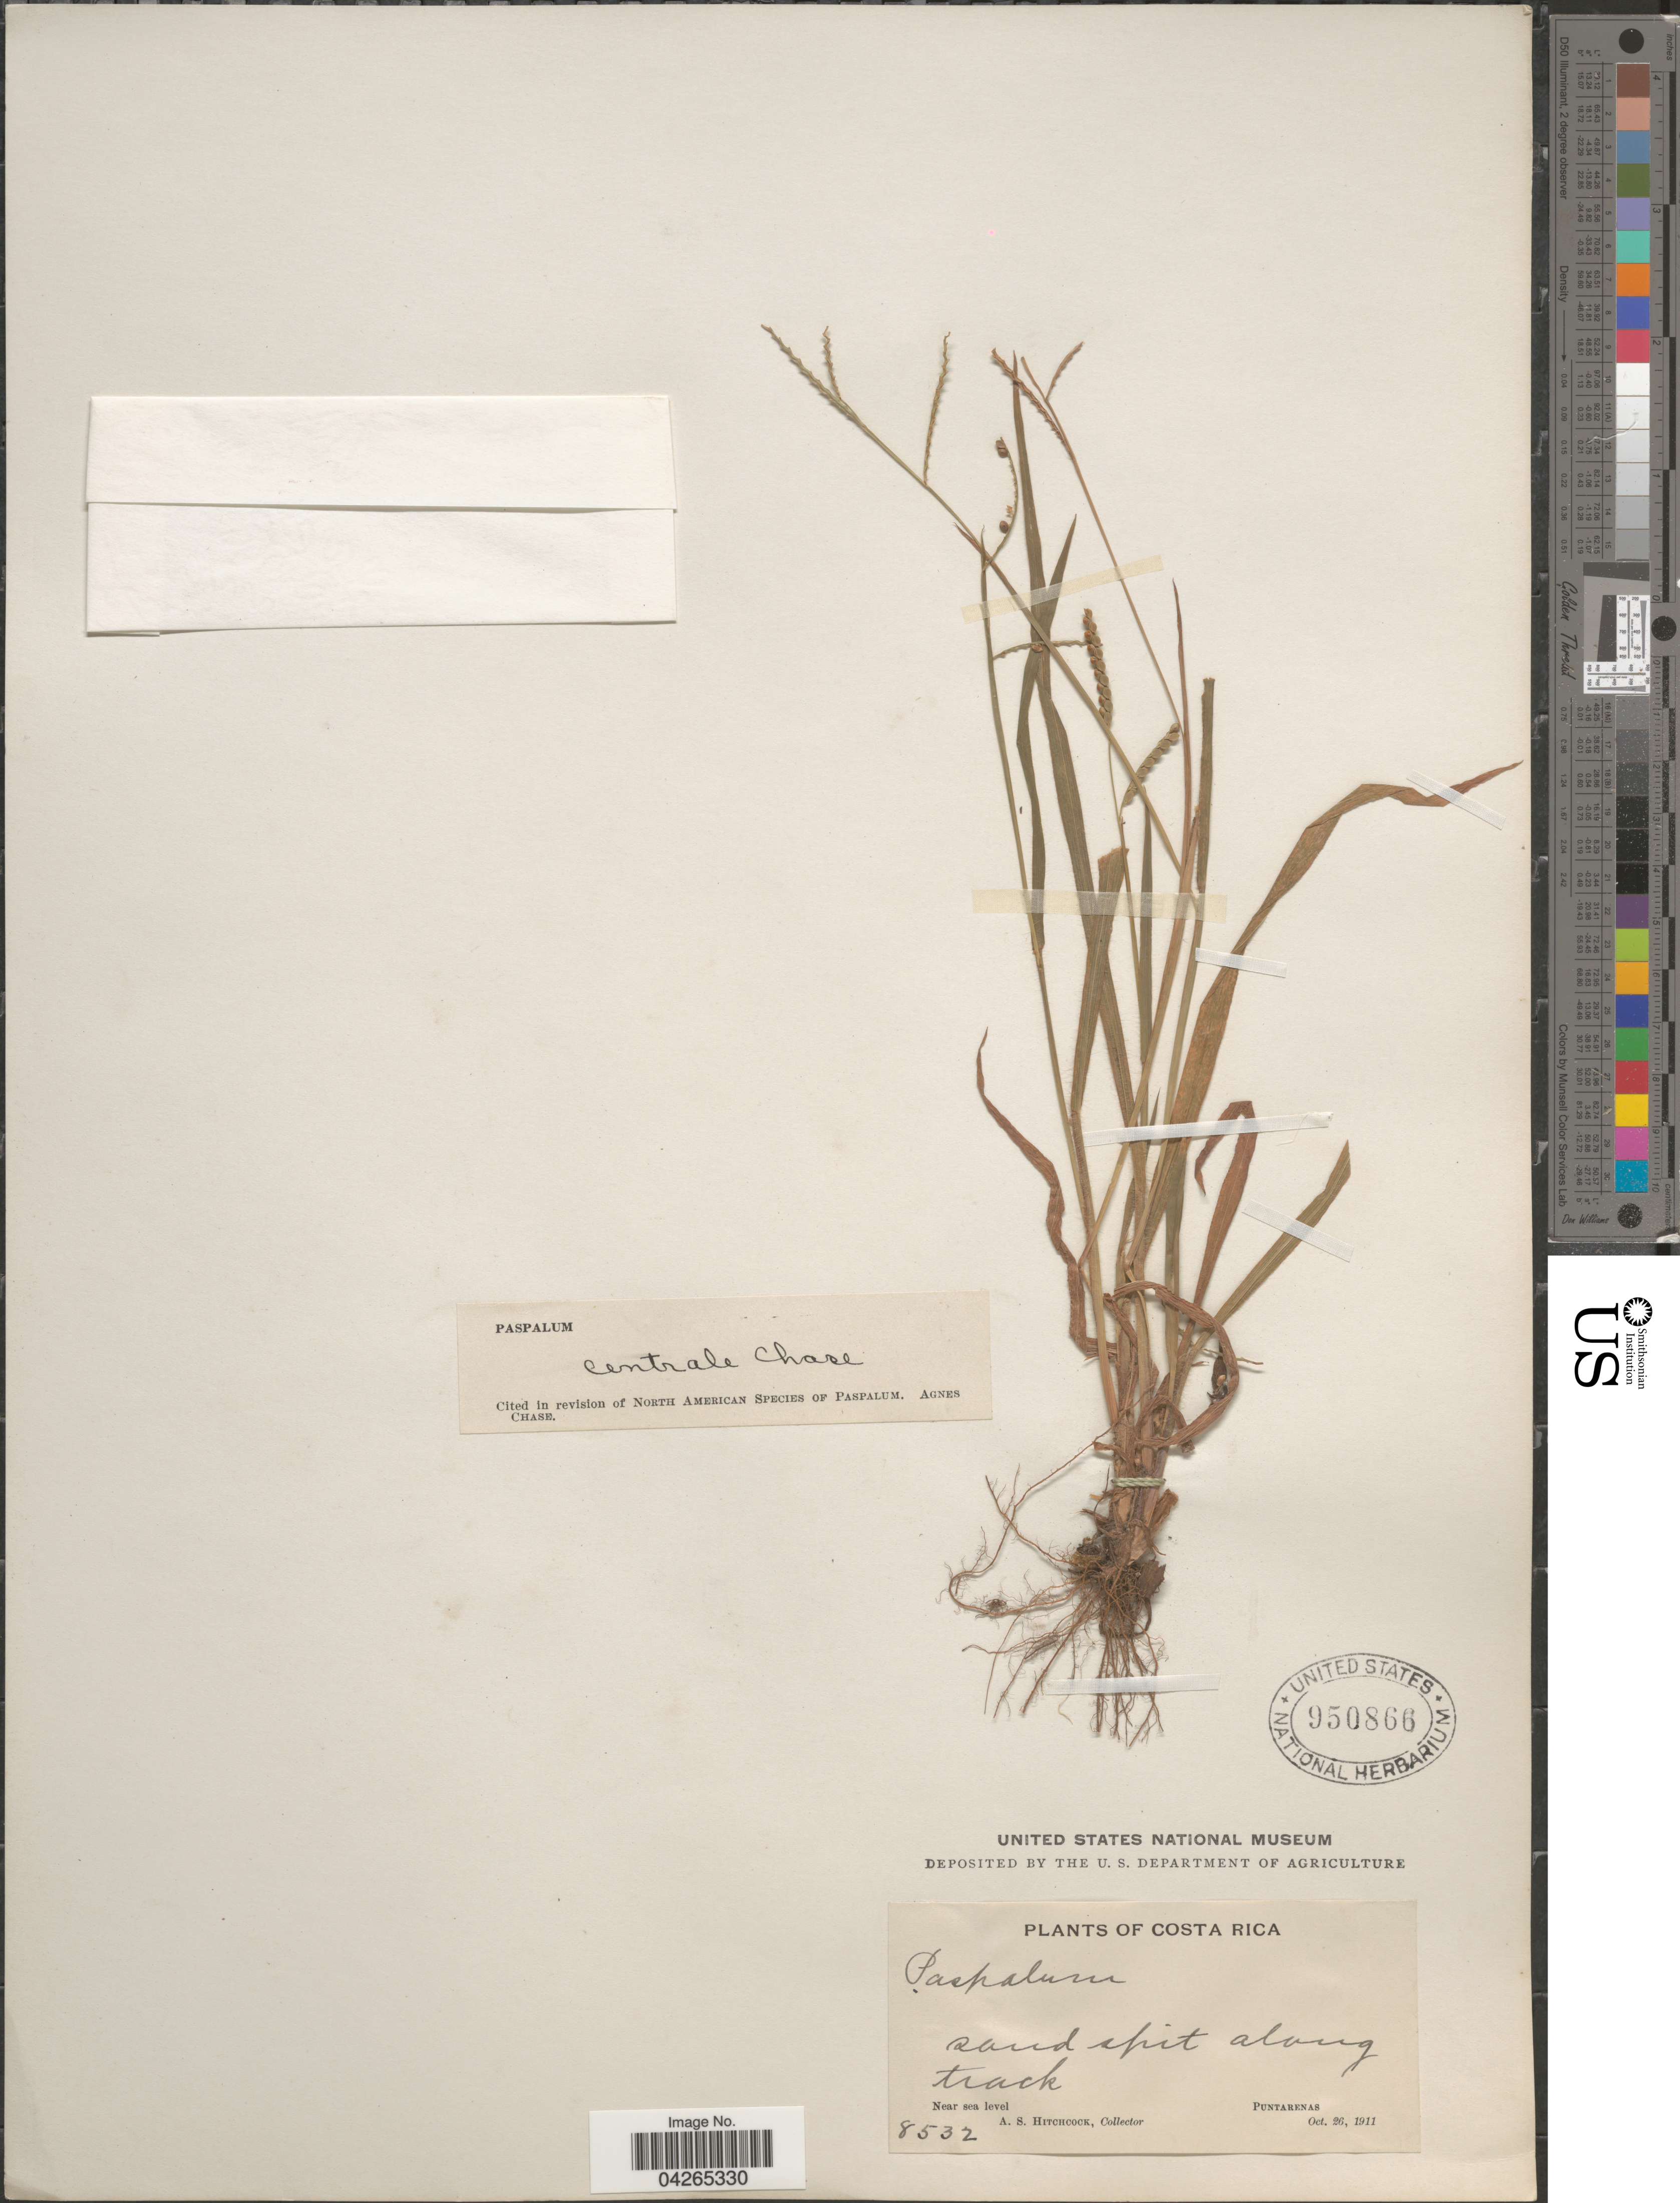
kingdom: Plantae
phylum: Tracheophyta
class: Liliopsida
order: Poales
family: Poaceae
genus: Paspalum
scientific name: Paspalum centrale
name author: Chase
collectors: A. S. Hitchcock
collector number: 8532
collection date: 1911-10-26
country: Costa Rica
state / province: Puntarenas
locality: Sand spit along track.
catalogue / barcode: US 950866